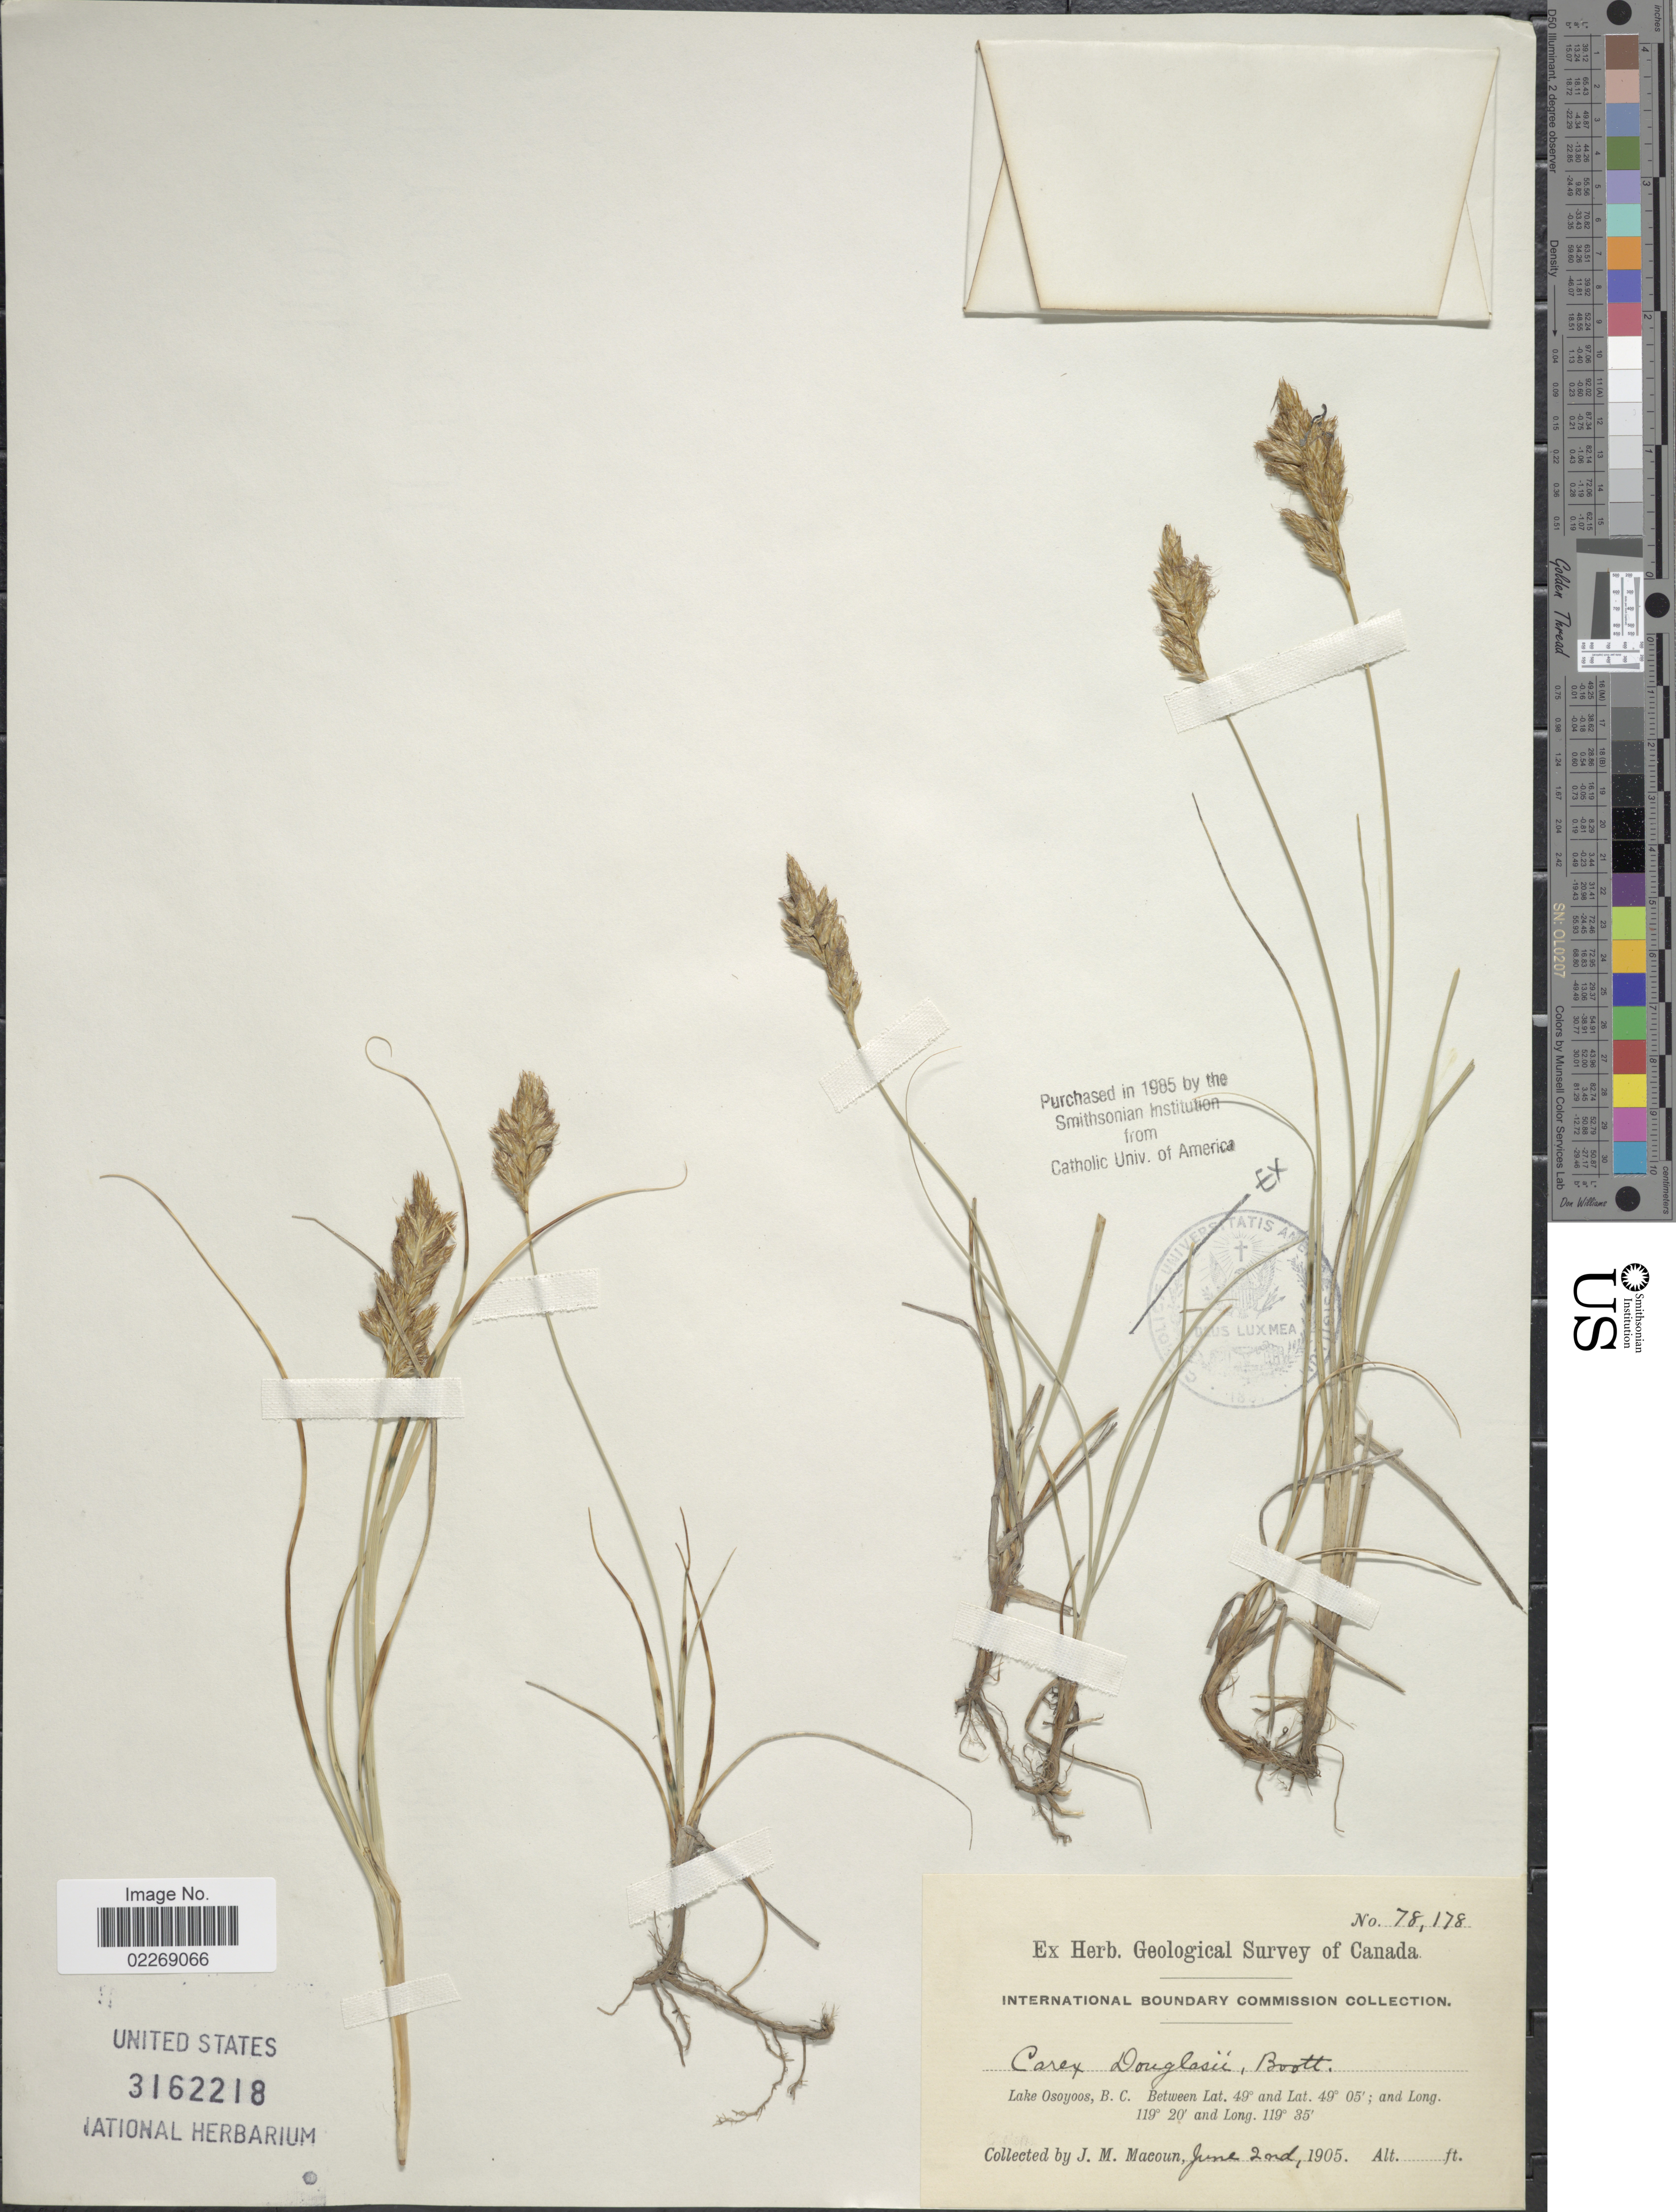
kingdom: Plantae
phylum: Tracheophyta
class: Liliopsida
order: Poales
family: Cyperaceae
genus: Carex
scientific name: Carex douglasii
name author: Boott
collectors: J. M. Macoun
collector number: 78178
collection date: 1905-06-02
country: Canada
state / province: British Columbia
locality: Lake Osoyoos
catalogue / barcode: US 3162218